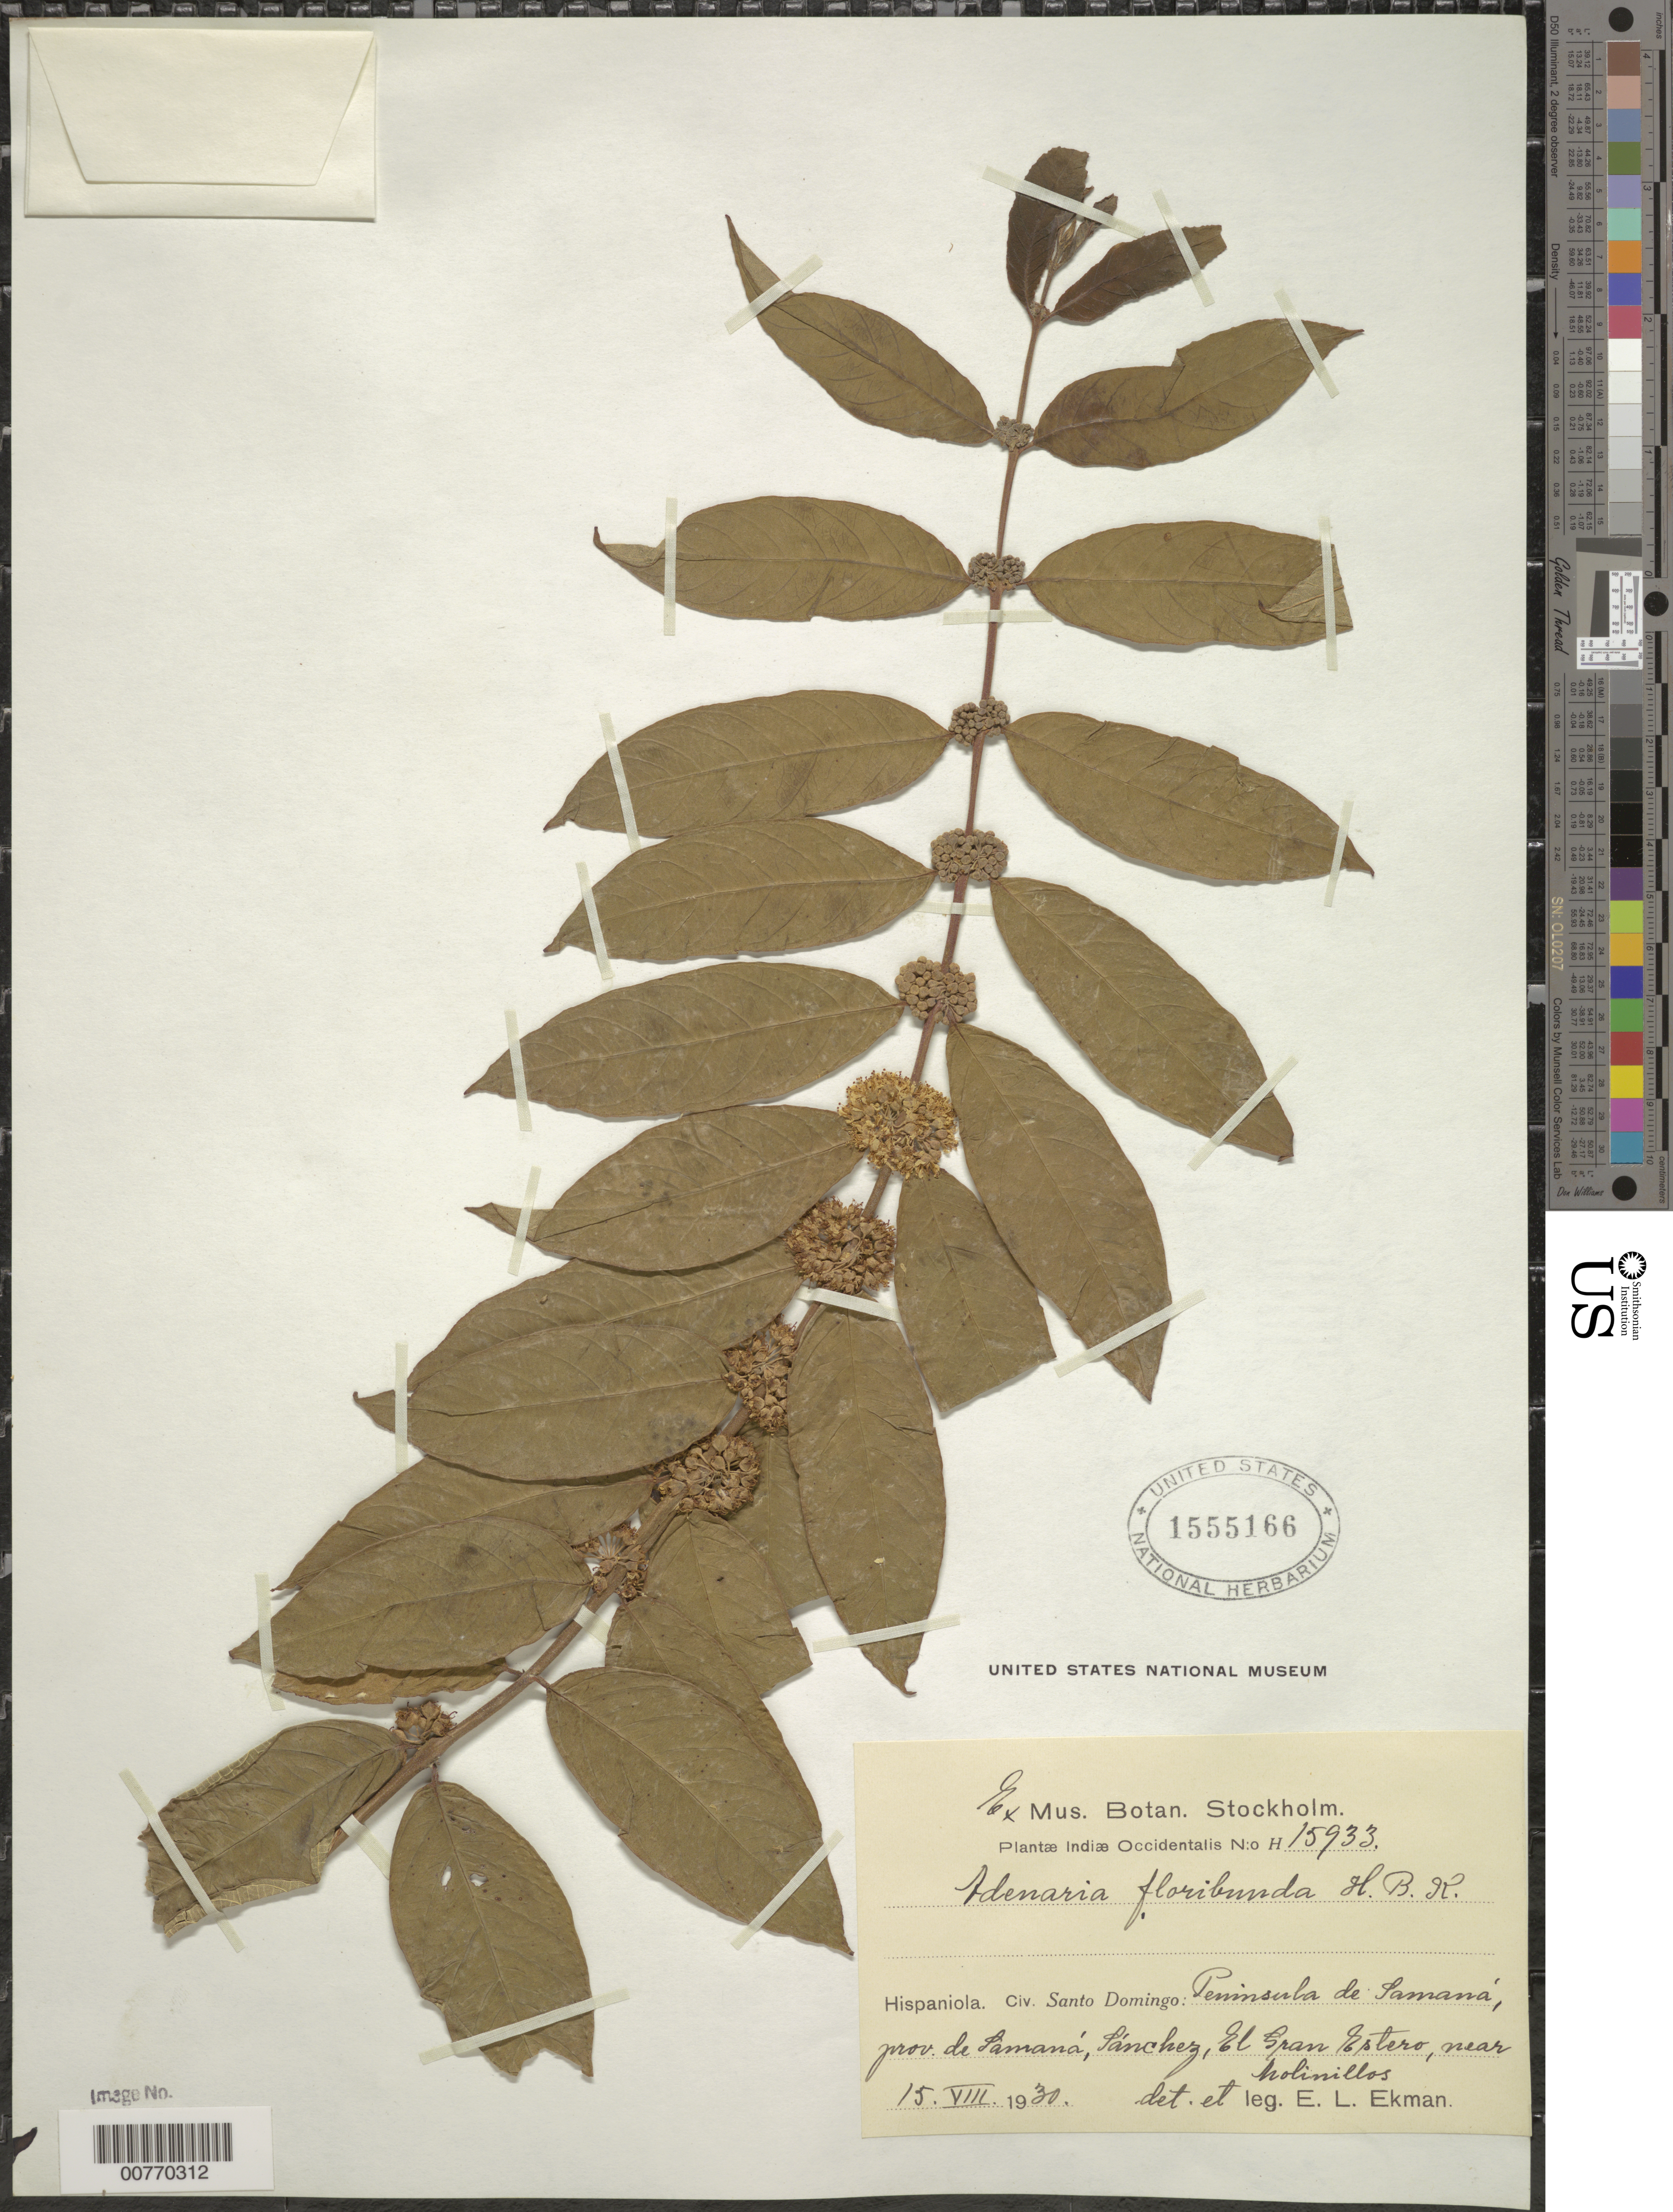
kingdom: Plantae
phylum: Tracheophyta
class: Magnoliopsida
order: Myrtales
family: Lythraceae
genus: Adenaria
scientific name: Adenaria floribunda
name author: Kunth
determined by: Ekman, E. L.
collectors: E. L. Ekman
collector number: H 15933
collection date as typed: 15 Aug 1930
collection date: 1930-08-15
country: Dominican Republic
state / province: Samana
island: Hispaniola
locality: Samaná Peninsula, Sánchez, El Gran Estero, near holinillos.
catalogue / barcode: US 1555166